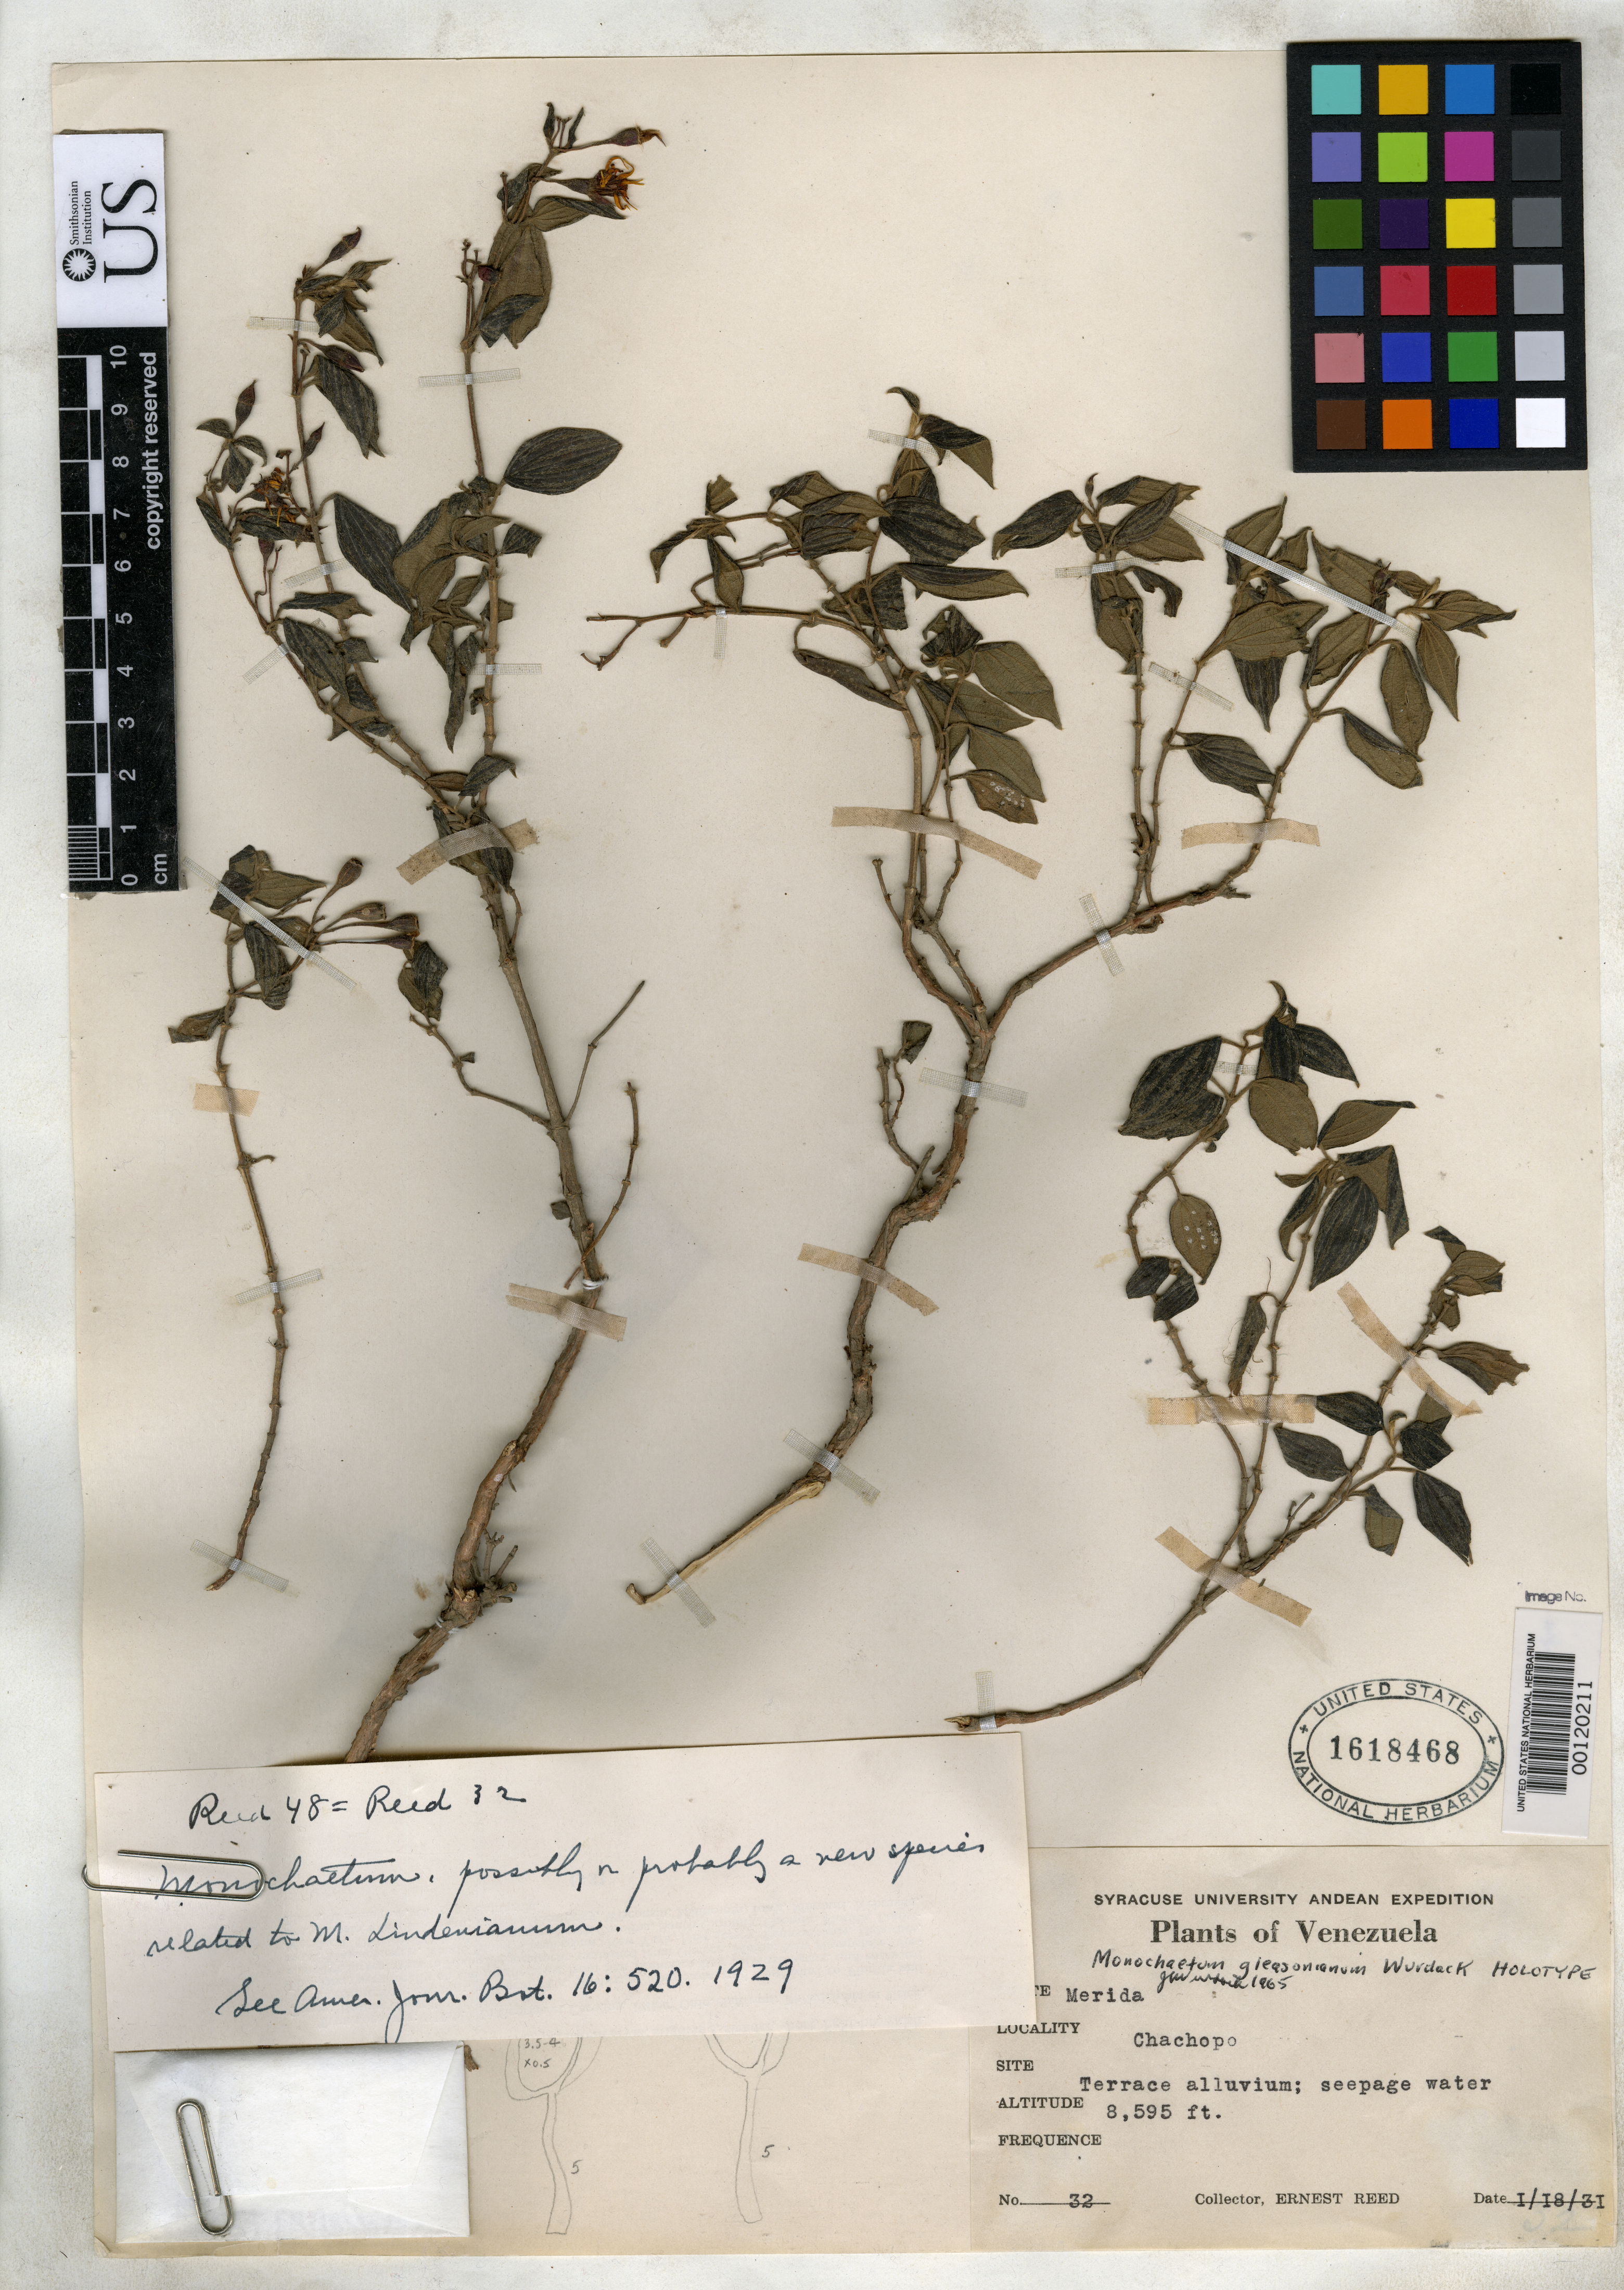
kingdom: Plantae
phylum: Tracheophyta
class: Magnoliopsida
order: Myrtales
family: Melastomataceae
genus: Monochaetum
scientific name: Monochaetum gleasonianum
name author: Wurdack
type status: Holotype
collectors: E. Reed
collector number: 32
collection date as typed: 18 Jan 1931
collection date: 1931-01-18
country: Venezuela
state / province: Mérida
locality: Chachapo.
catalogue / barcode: US 1618468